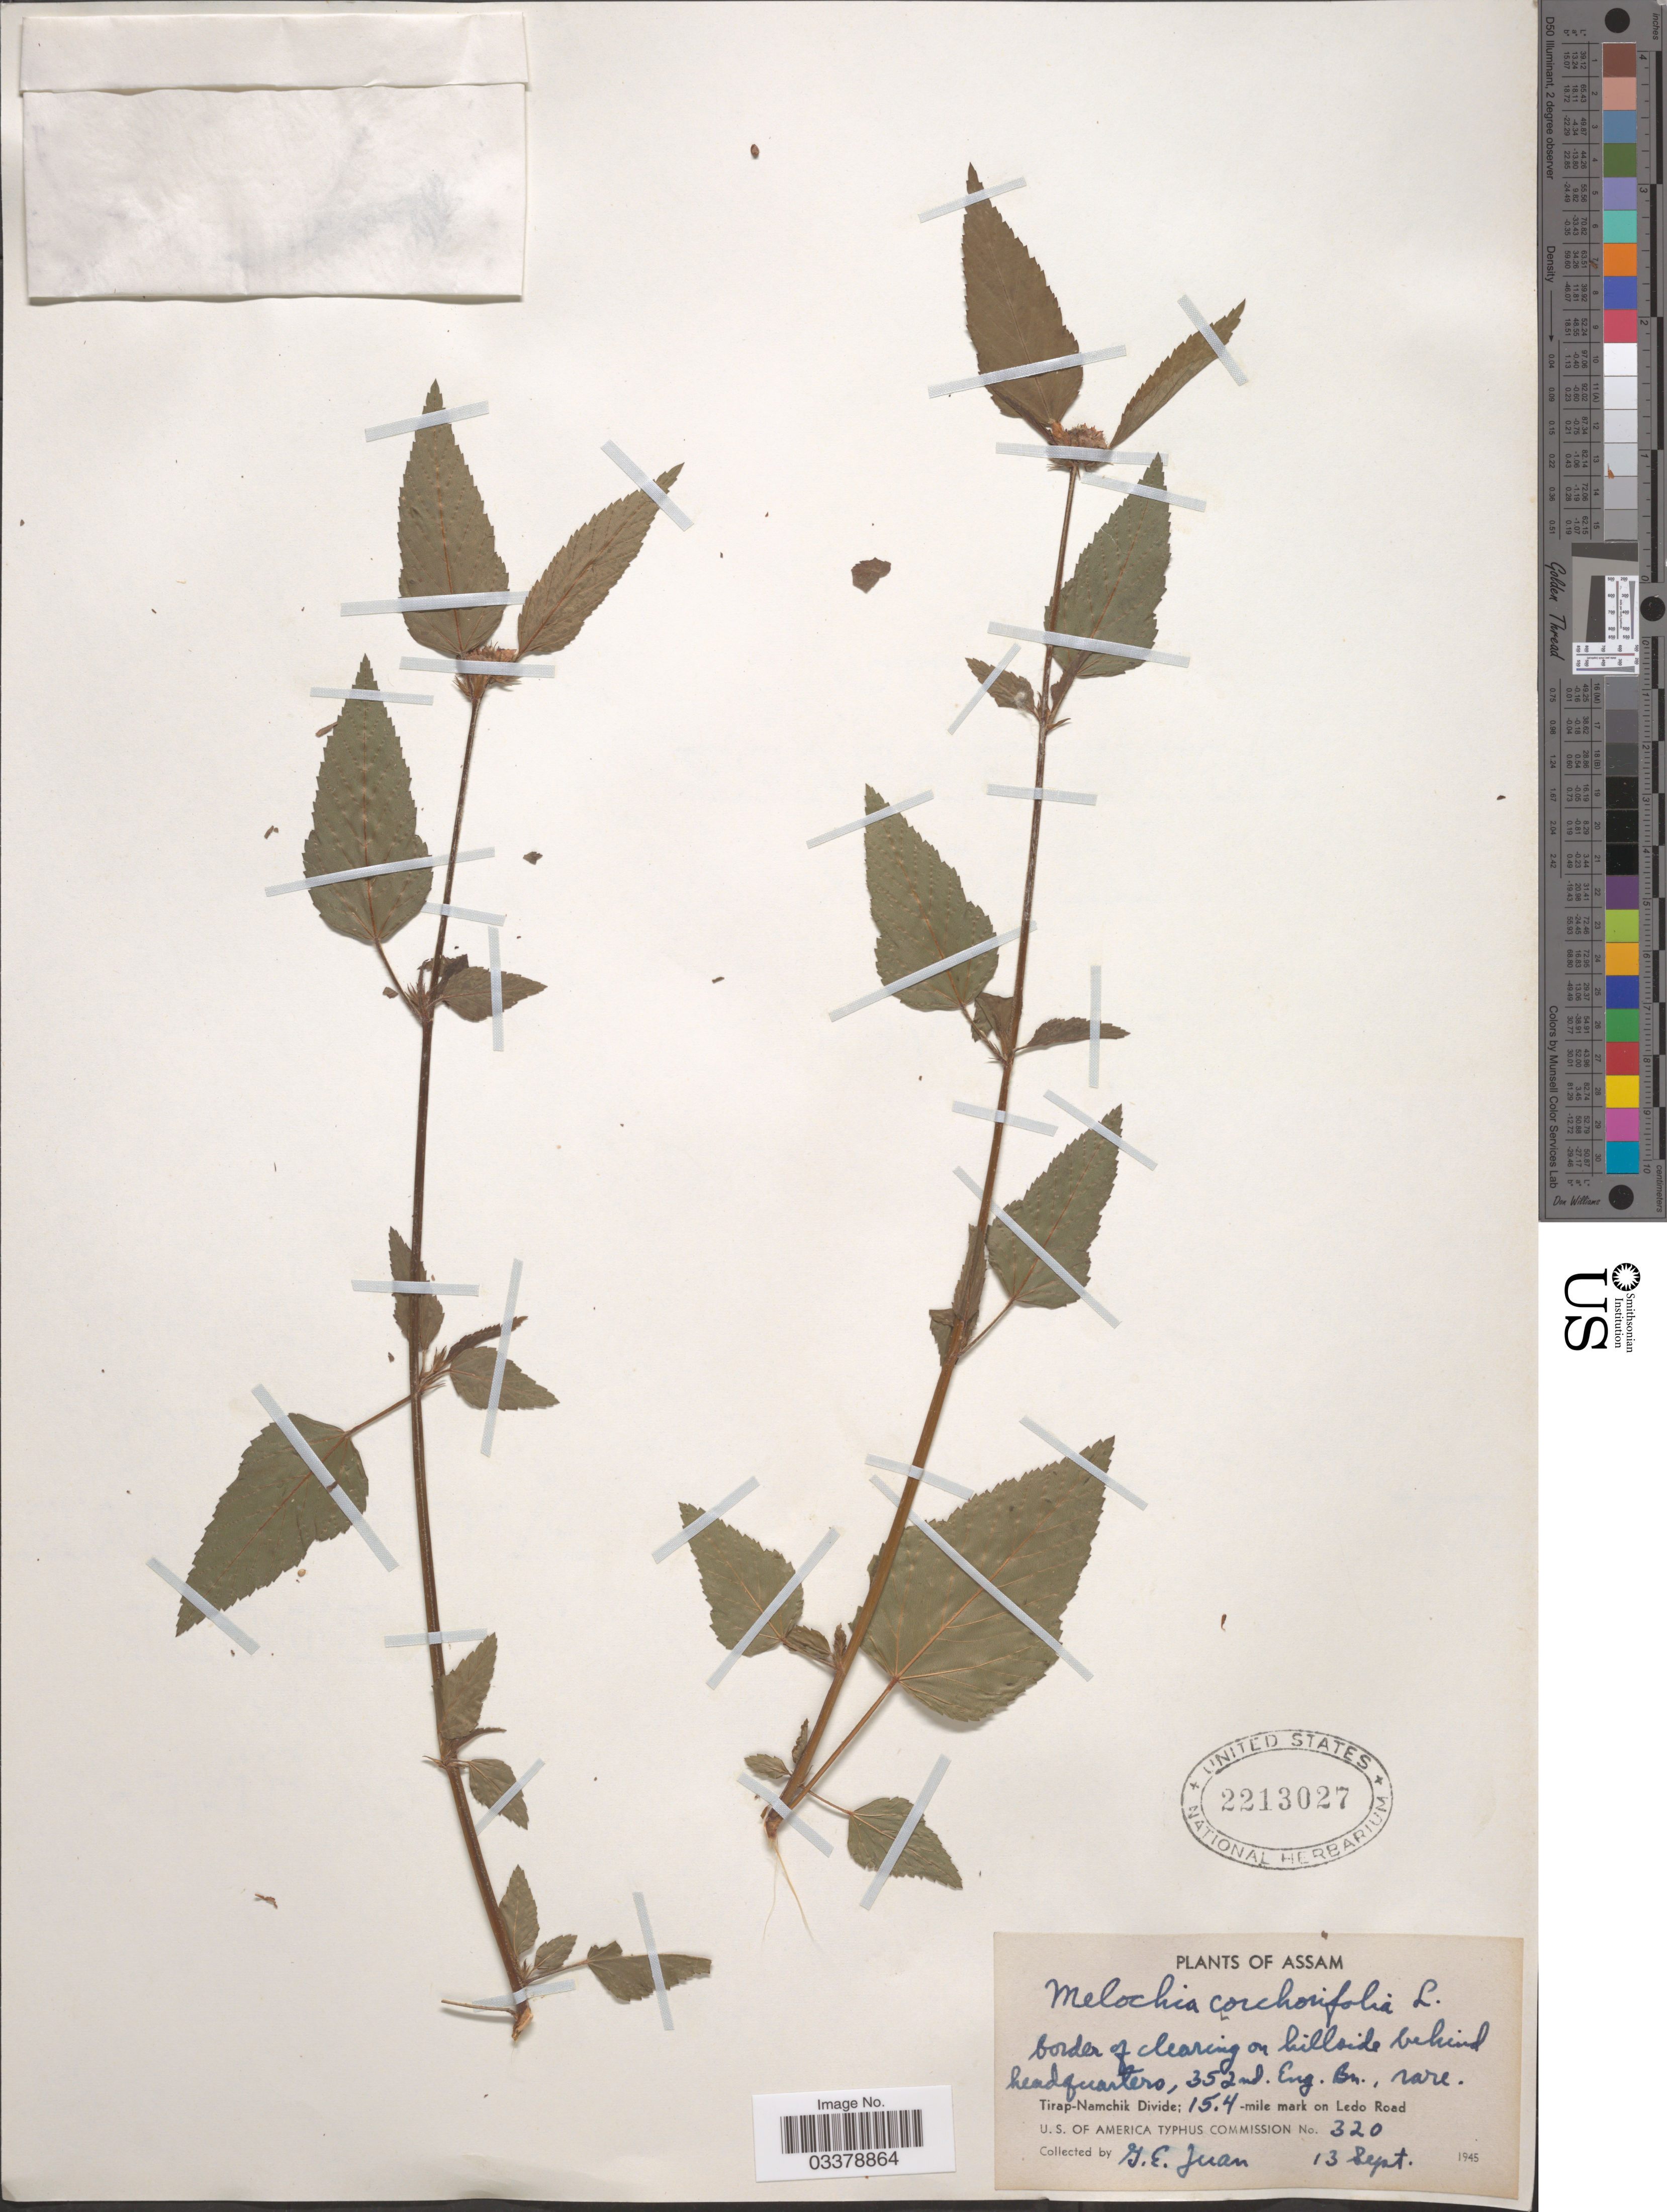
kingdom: Plantae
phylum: Tracheophyta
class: Magnoliopsida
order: Malvales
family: Malvaceae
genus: Melochia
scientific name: Melochia corchorifolia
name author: L.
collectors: G. Juan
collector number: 320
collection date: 1945-09-13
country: India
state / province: Assam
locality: Border of clearing on hillside behind headquarters, 352nd. Eng. Bn., rare. Tirap-Namchik Divide; 15.4-mile mark on Ledo Road.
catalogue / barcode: US 2213027